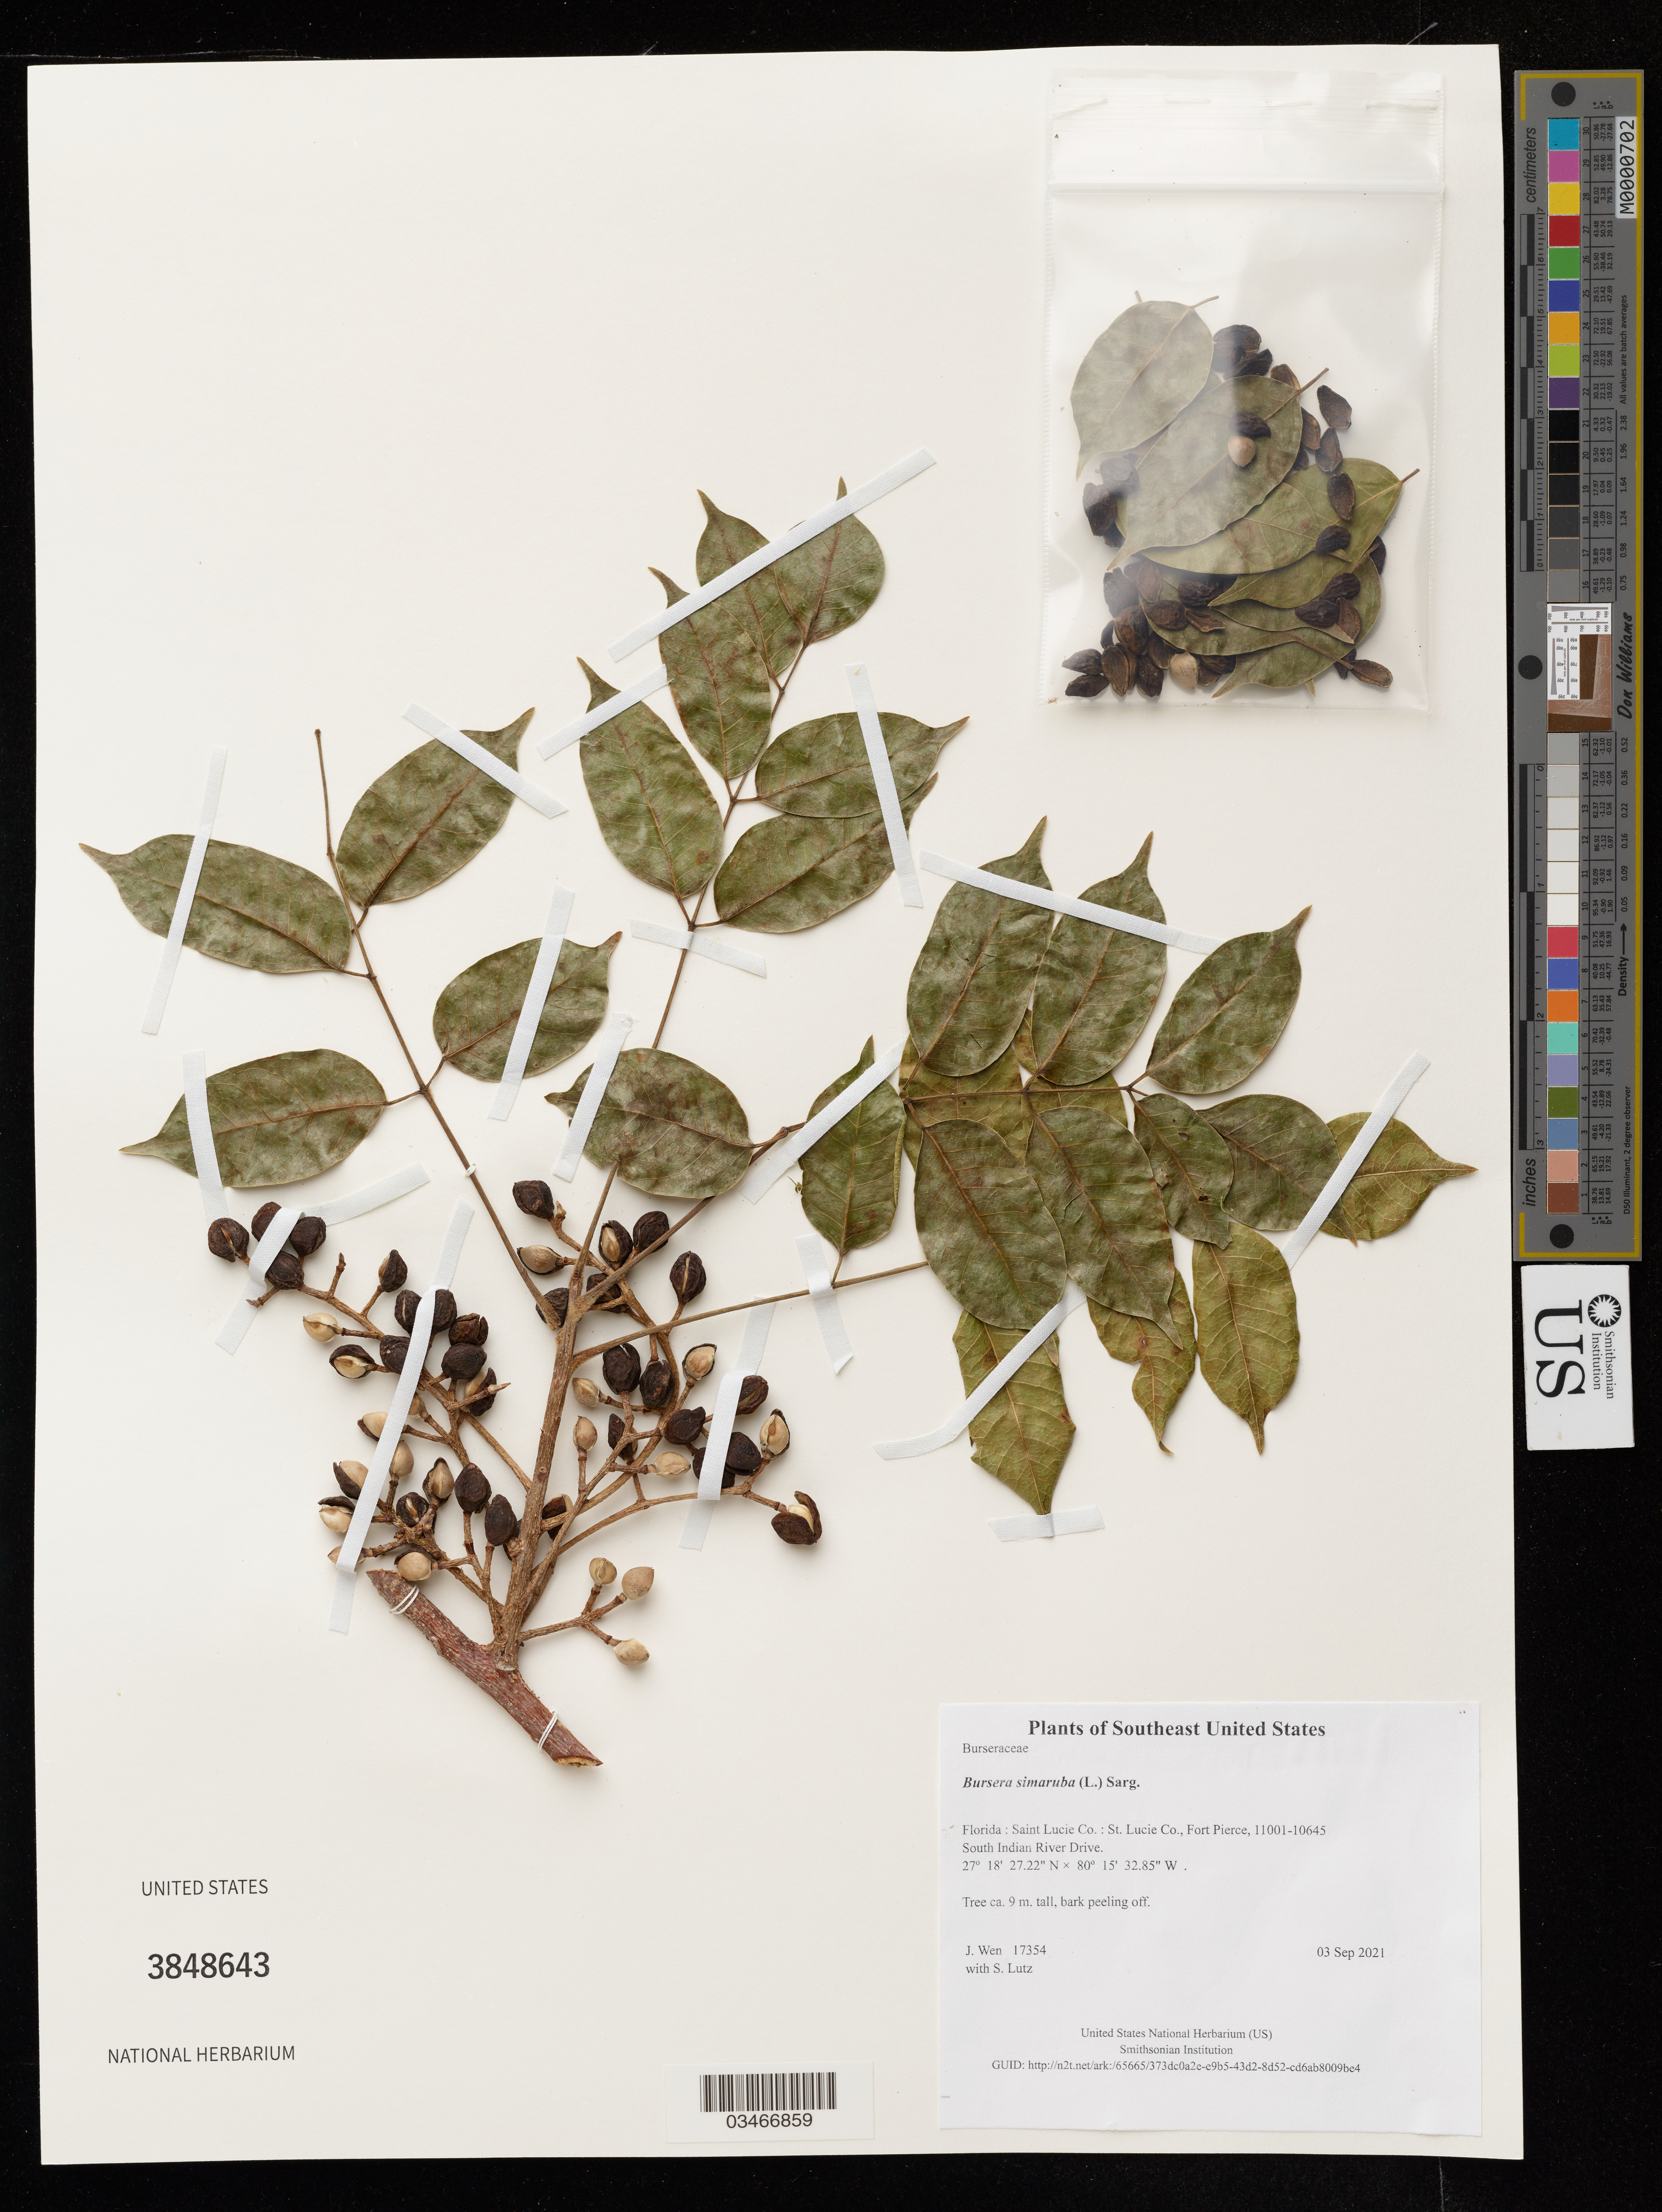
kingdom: Plantae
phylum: Tracheophyta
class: Magnoliopsida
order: Sapindales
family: Burseraceae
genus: Bursera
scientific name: Bursera simaruba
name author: (L.) Sarg.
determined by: Mitchell, John D.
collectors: J. Wen & S. Lutz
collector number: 17354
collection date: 2021-09-03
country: United States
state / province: Florida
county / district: Saint Lucie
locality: St. Lucie Co., Fort Pierce, 11001-10645 South Indian River Drive.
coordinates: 27.307561 N, 80.259126 W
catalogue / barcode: US 3848643